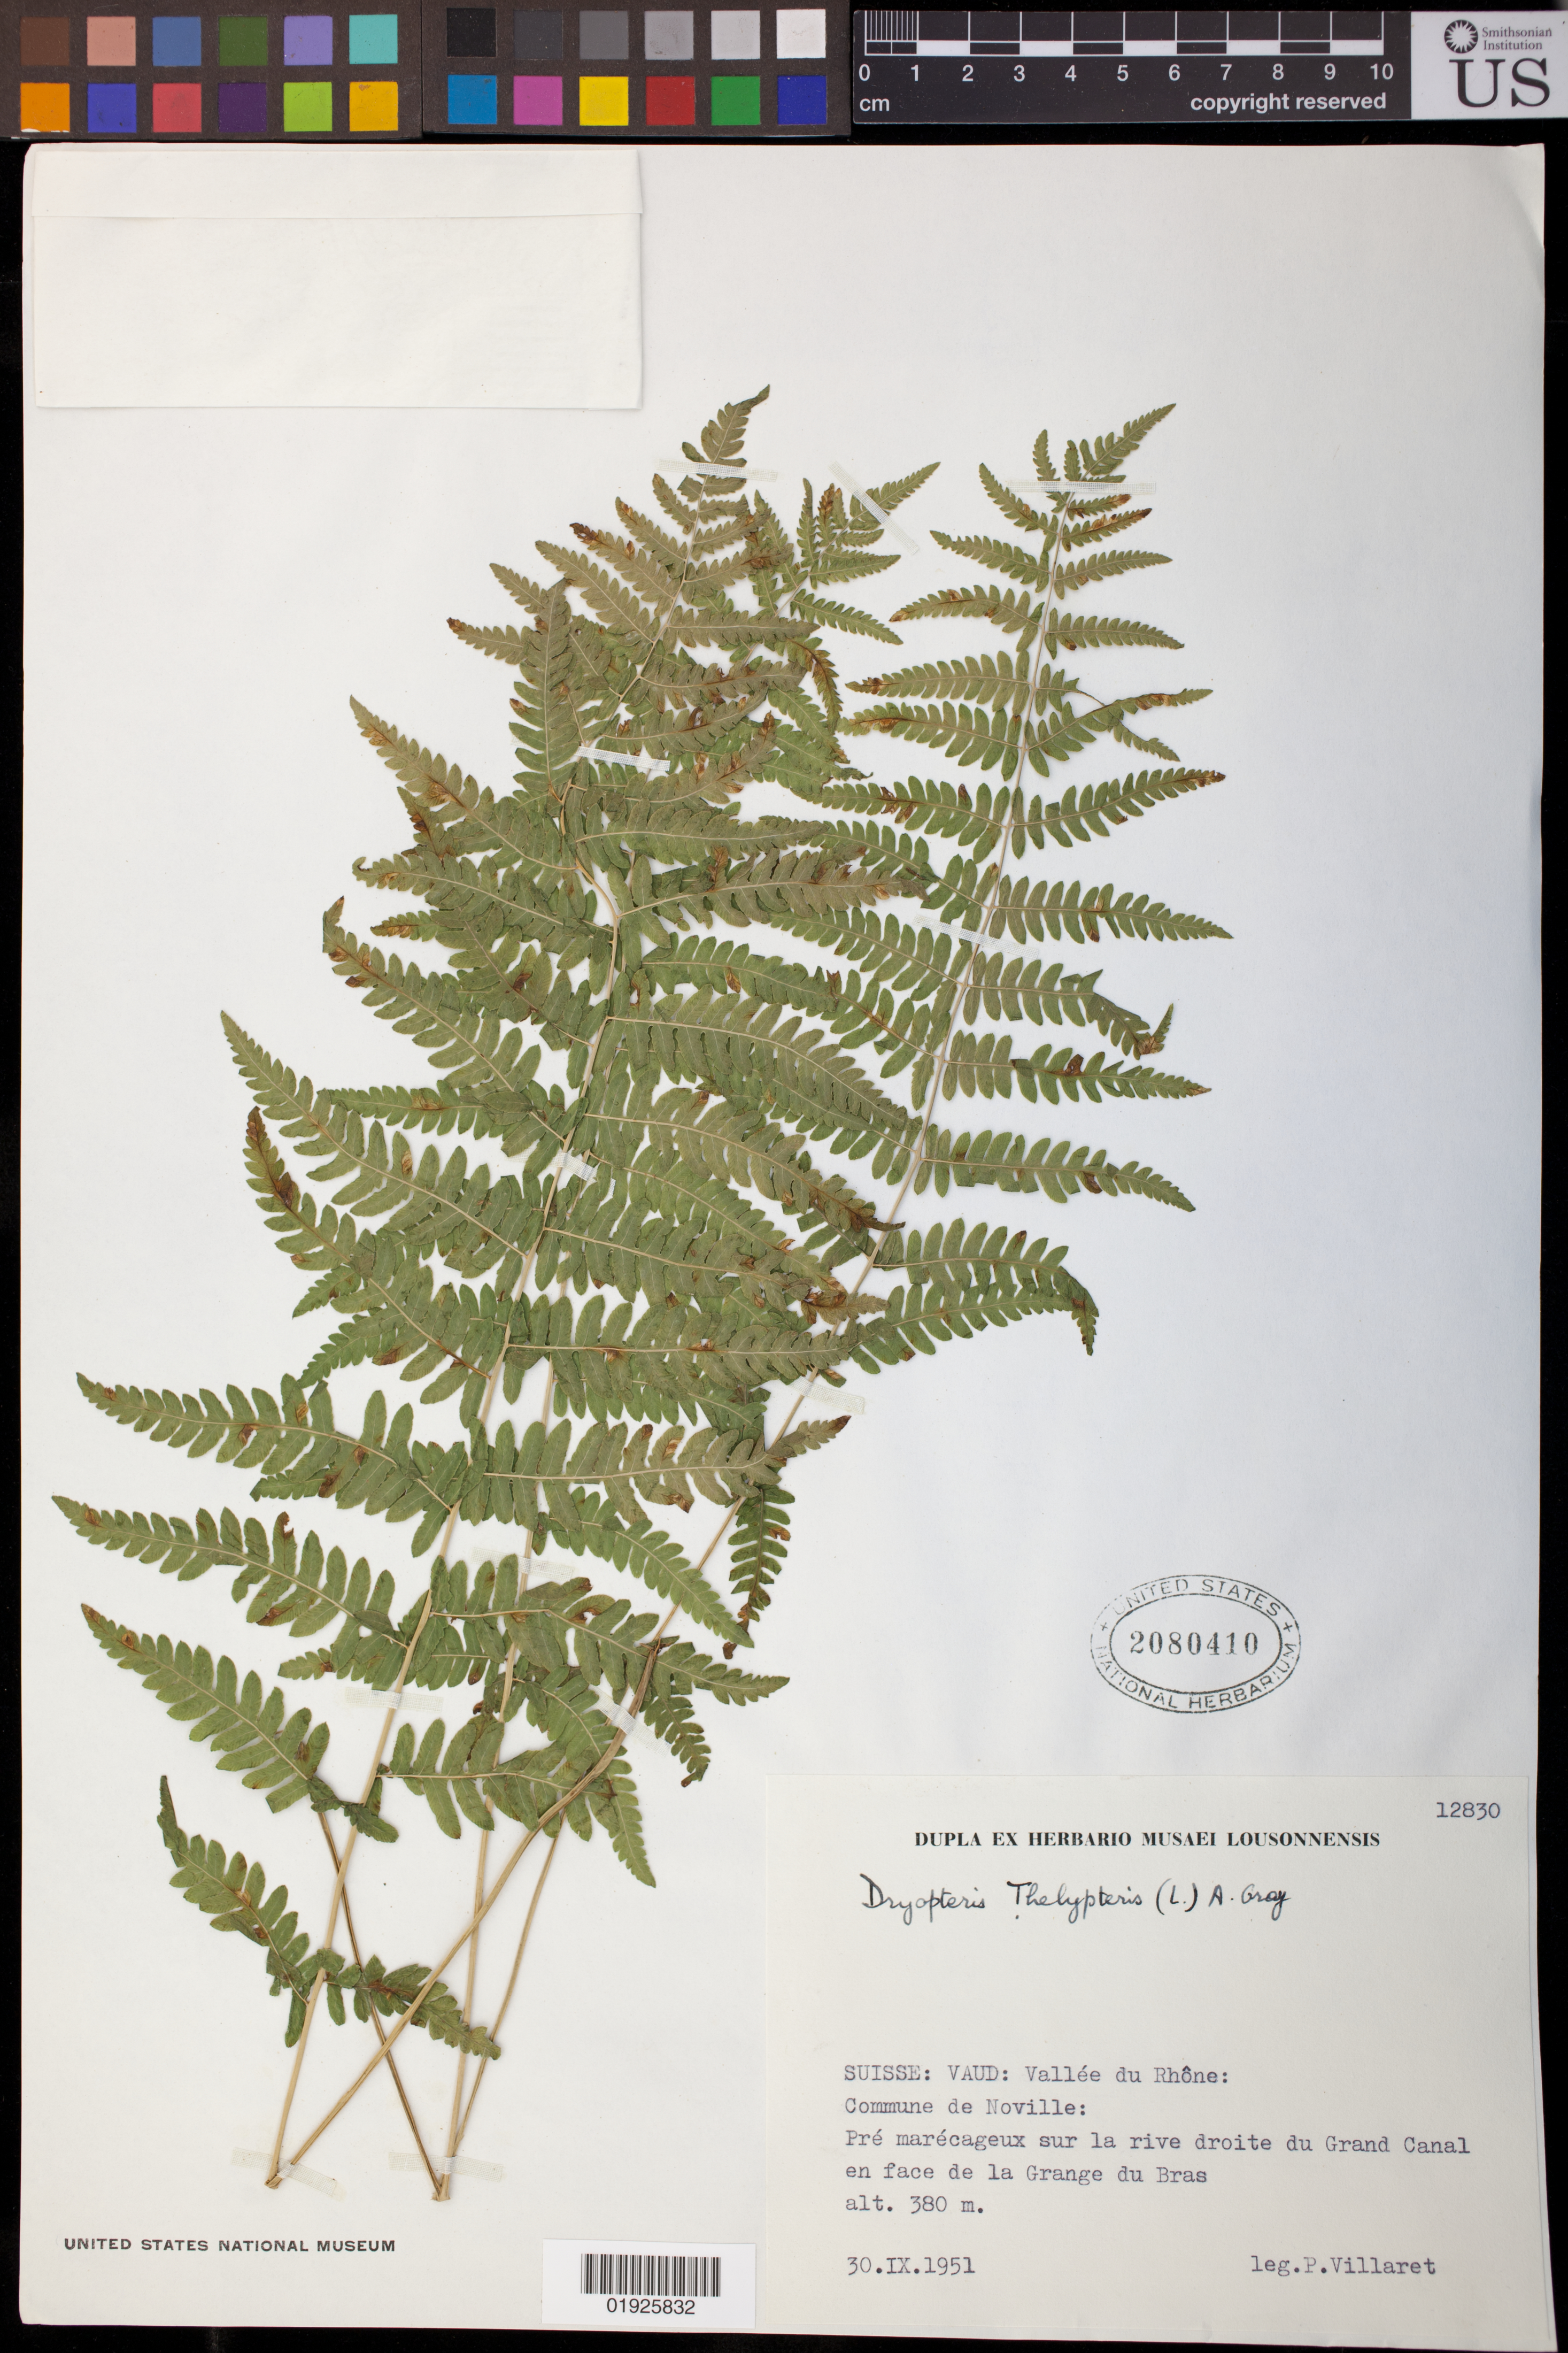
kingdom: Plantae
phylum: Tracheophyta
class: Polypodiopsida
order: Polypodiales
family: Thelypteridaceae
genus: Thelypteris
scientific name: Thelypteris palustris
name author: (Salisb.) Schott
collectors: P. Villaret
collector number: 12830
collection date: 1951-09-30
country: Switzerland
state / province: Vaud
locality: Vallee du Rhone: commune de Noville: Pre marecageux sur la rive droite du Grand Canal en face de la Grange du Bras.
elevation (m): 380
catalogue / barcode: US 2080410